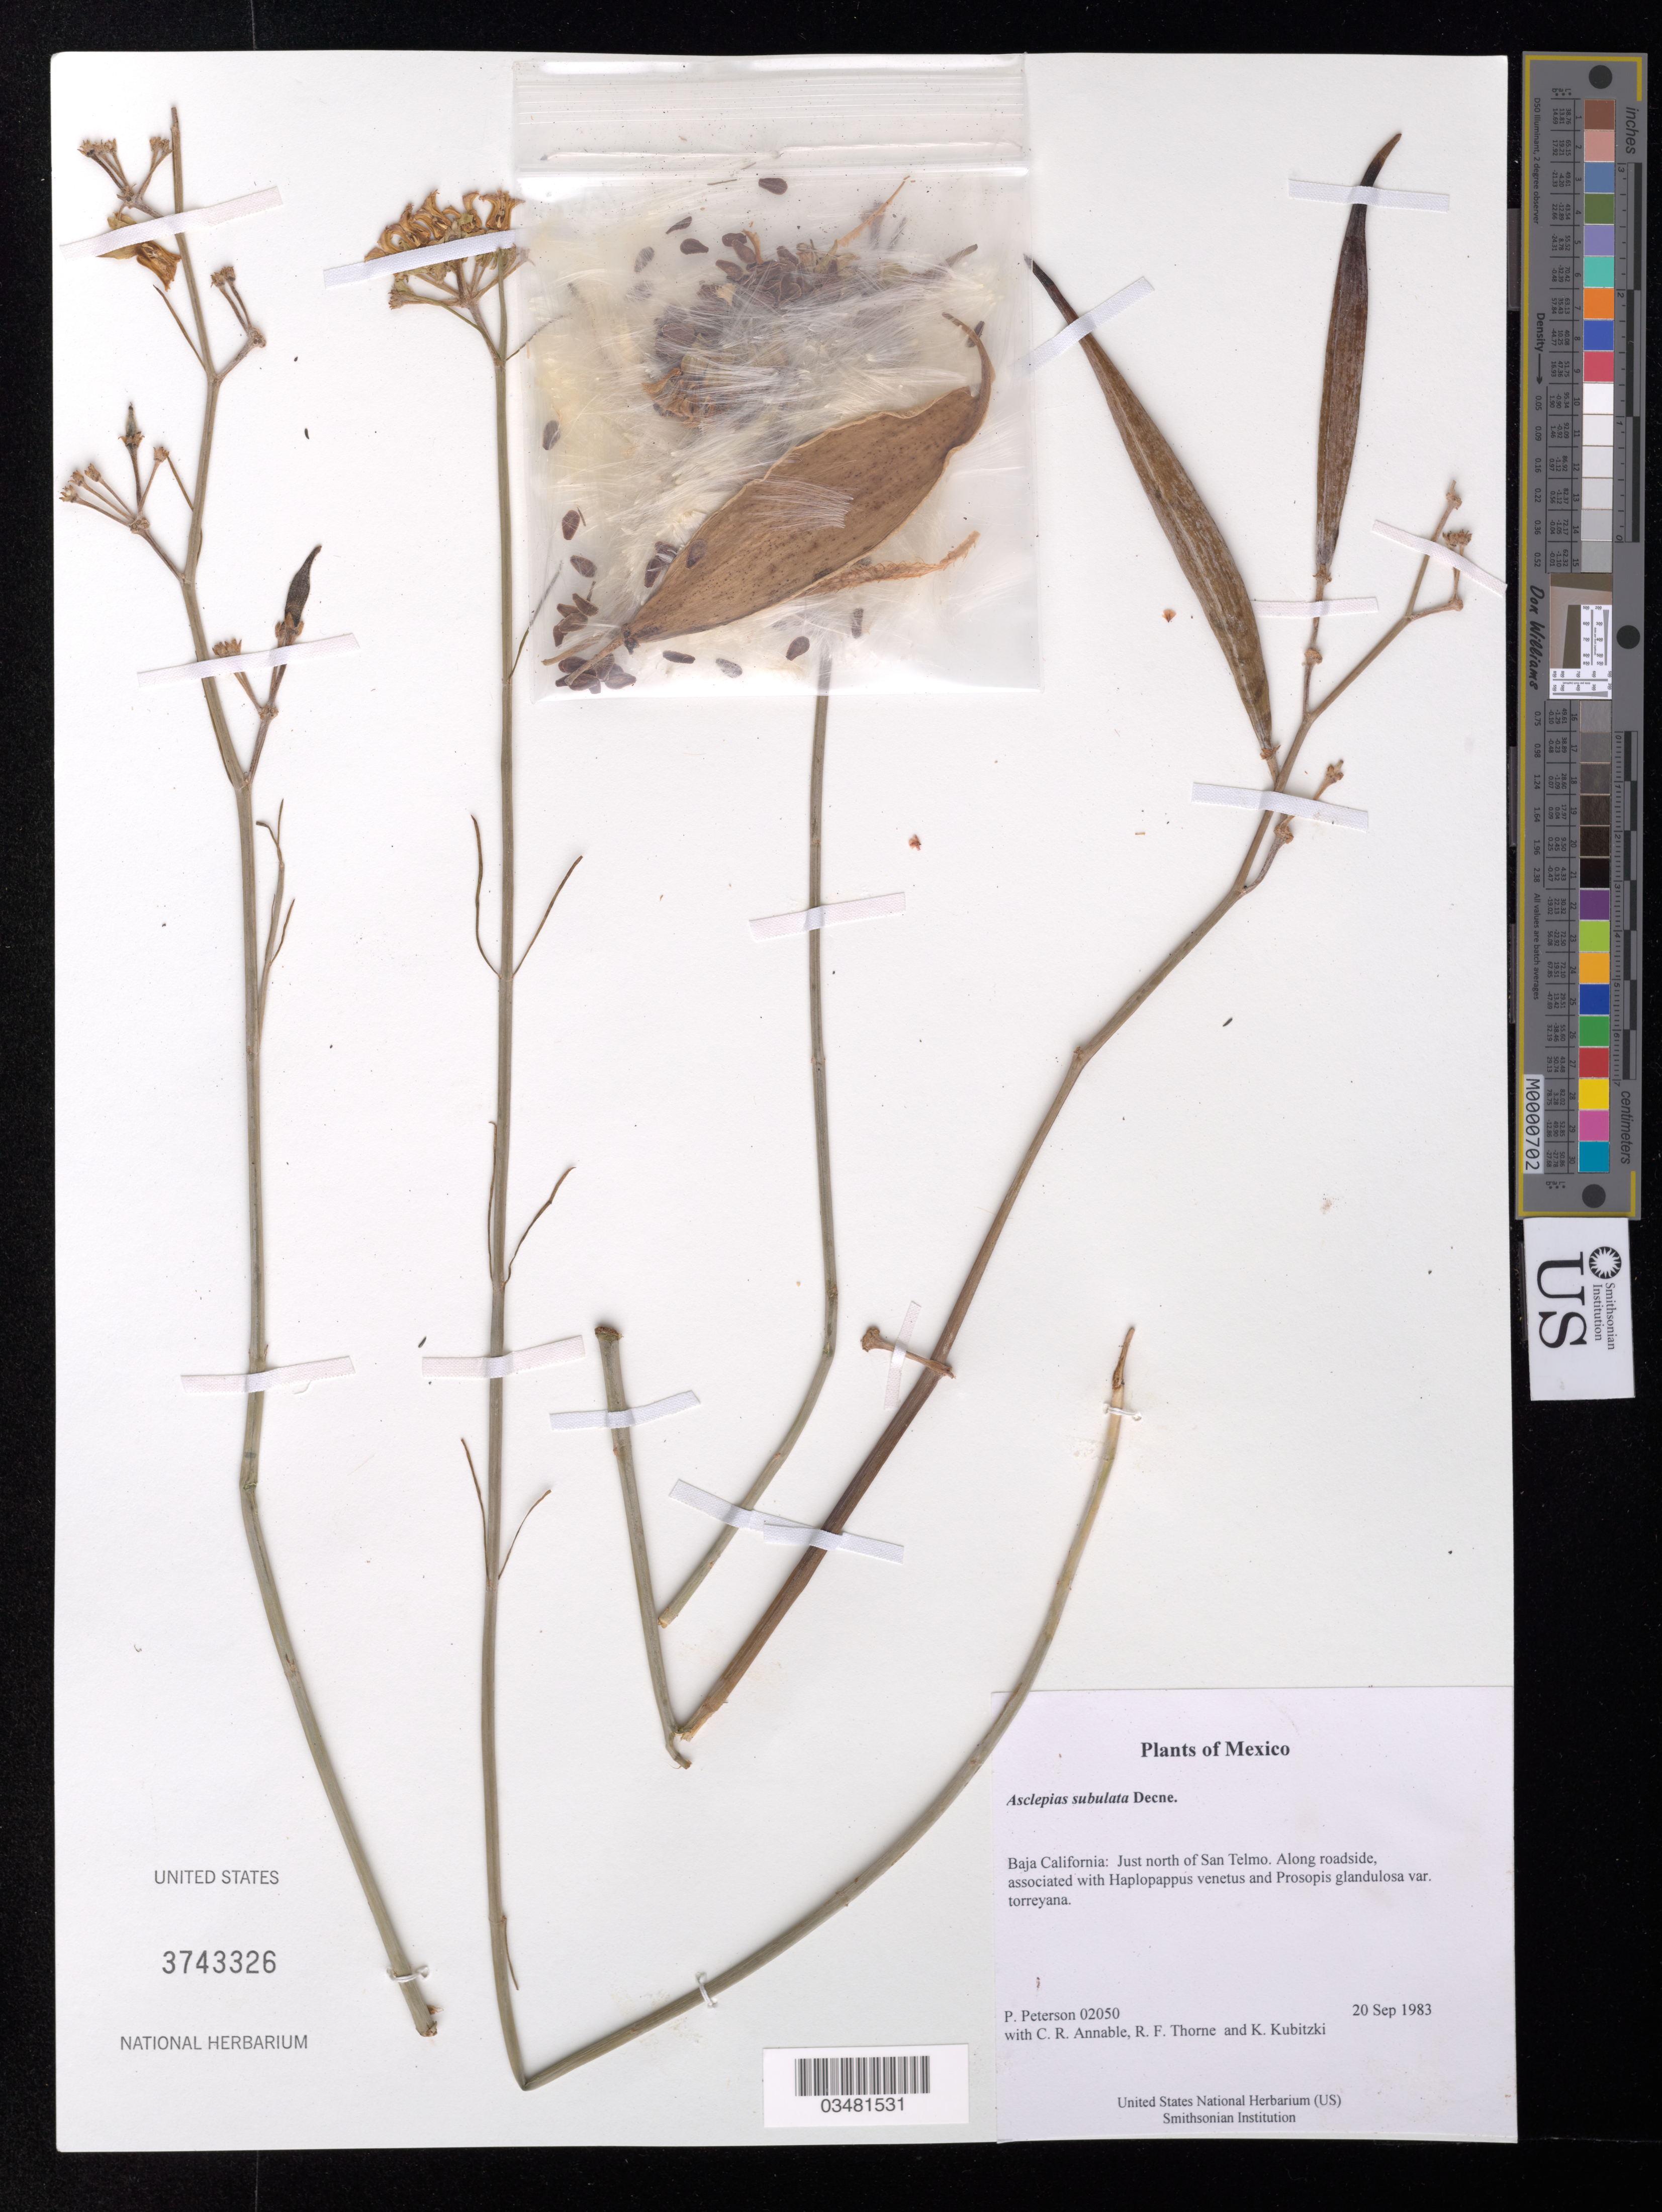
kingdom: Plantae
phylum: Tracheophyta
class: Magnoliopsida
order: Gentianales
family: Apocynaceae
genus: Asclepias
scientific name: Asclepias subulata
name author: Decne.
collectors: P. M. Peterson, C. R. Annable, R. F. Thorne & K. Kubitzki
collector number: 02050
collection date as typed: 20 Sep 1983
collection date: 1983-09-20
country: Mexico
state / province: Baja California Norte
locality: Just north of San Telmo.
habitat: Along roadside, associated with Haplopappus venetus and Prosopis glandulosa var. torreyana.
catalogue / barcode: US 3743326